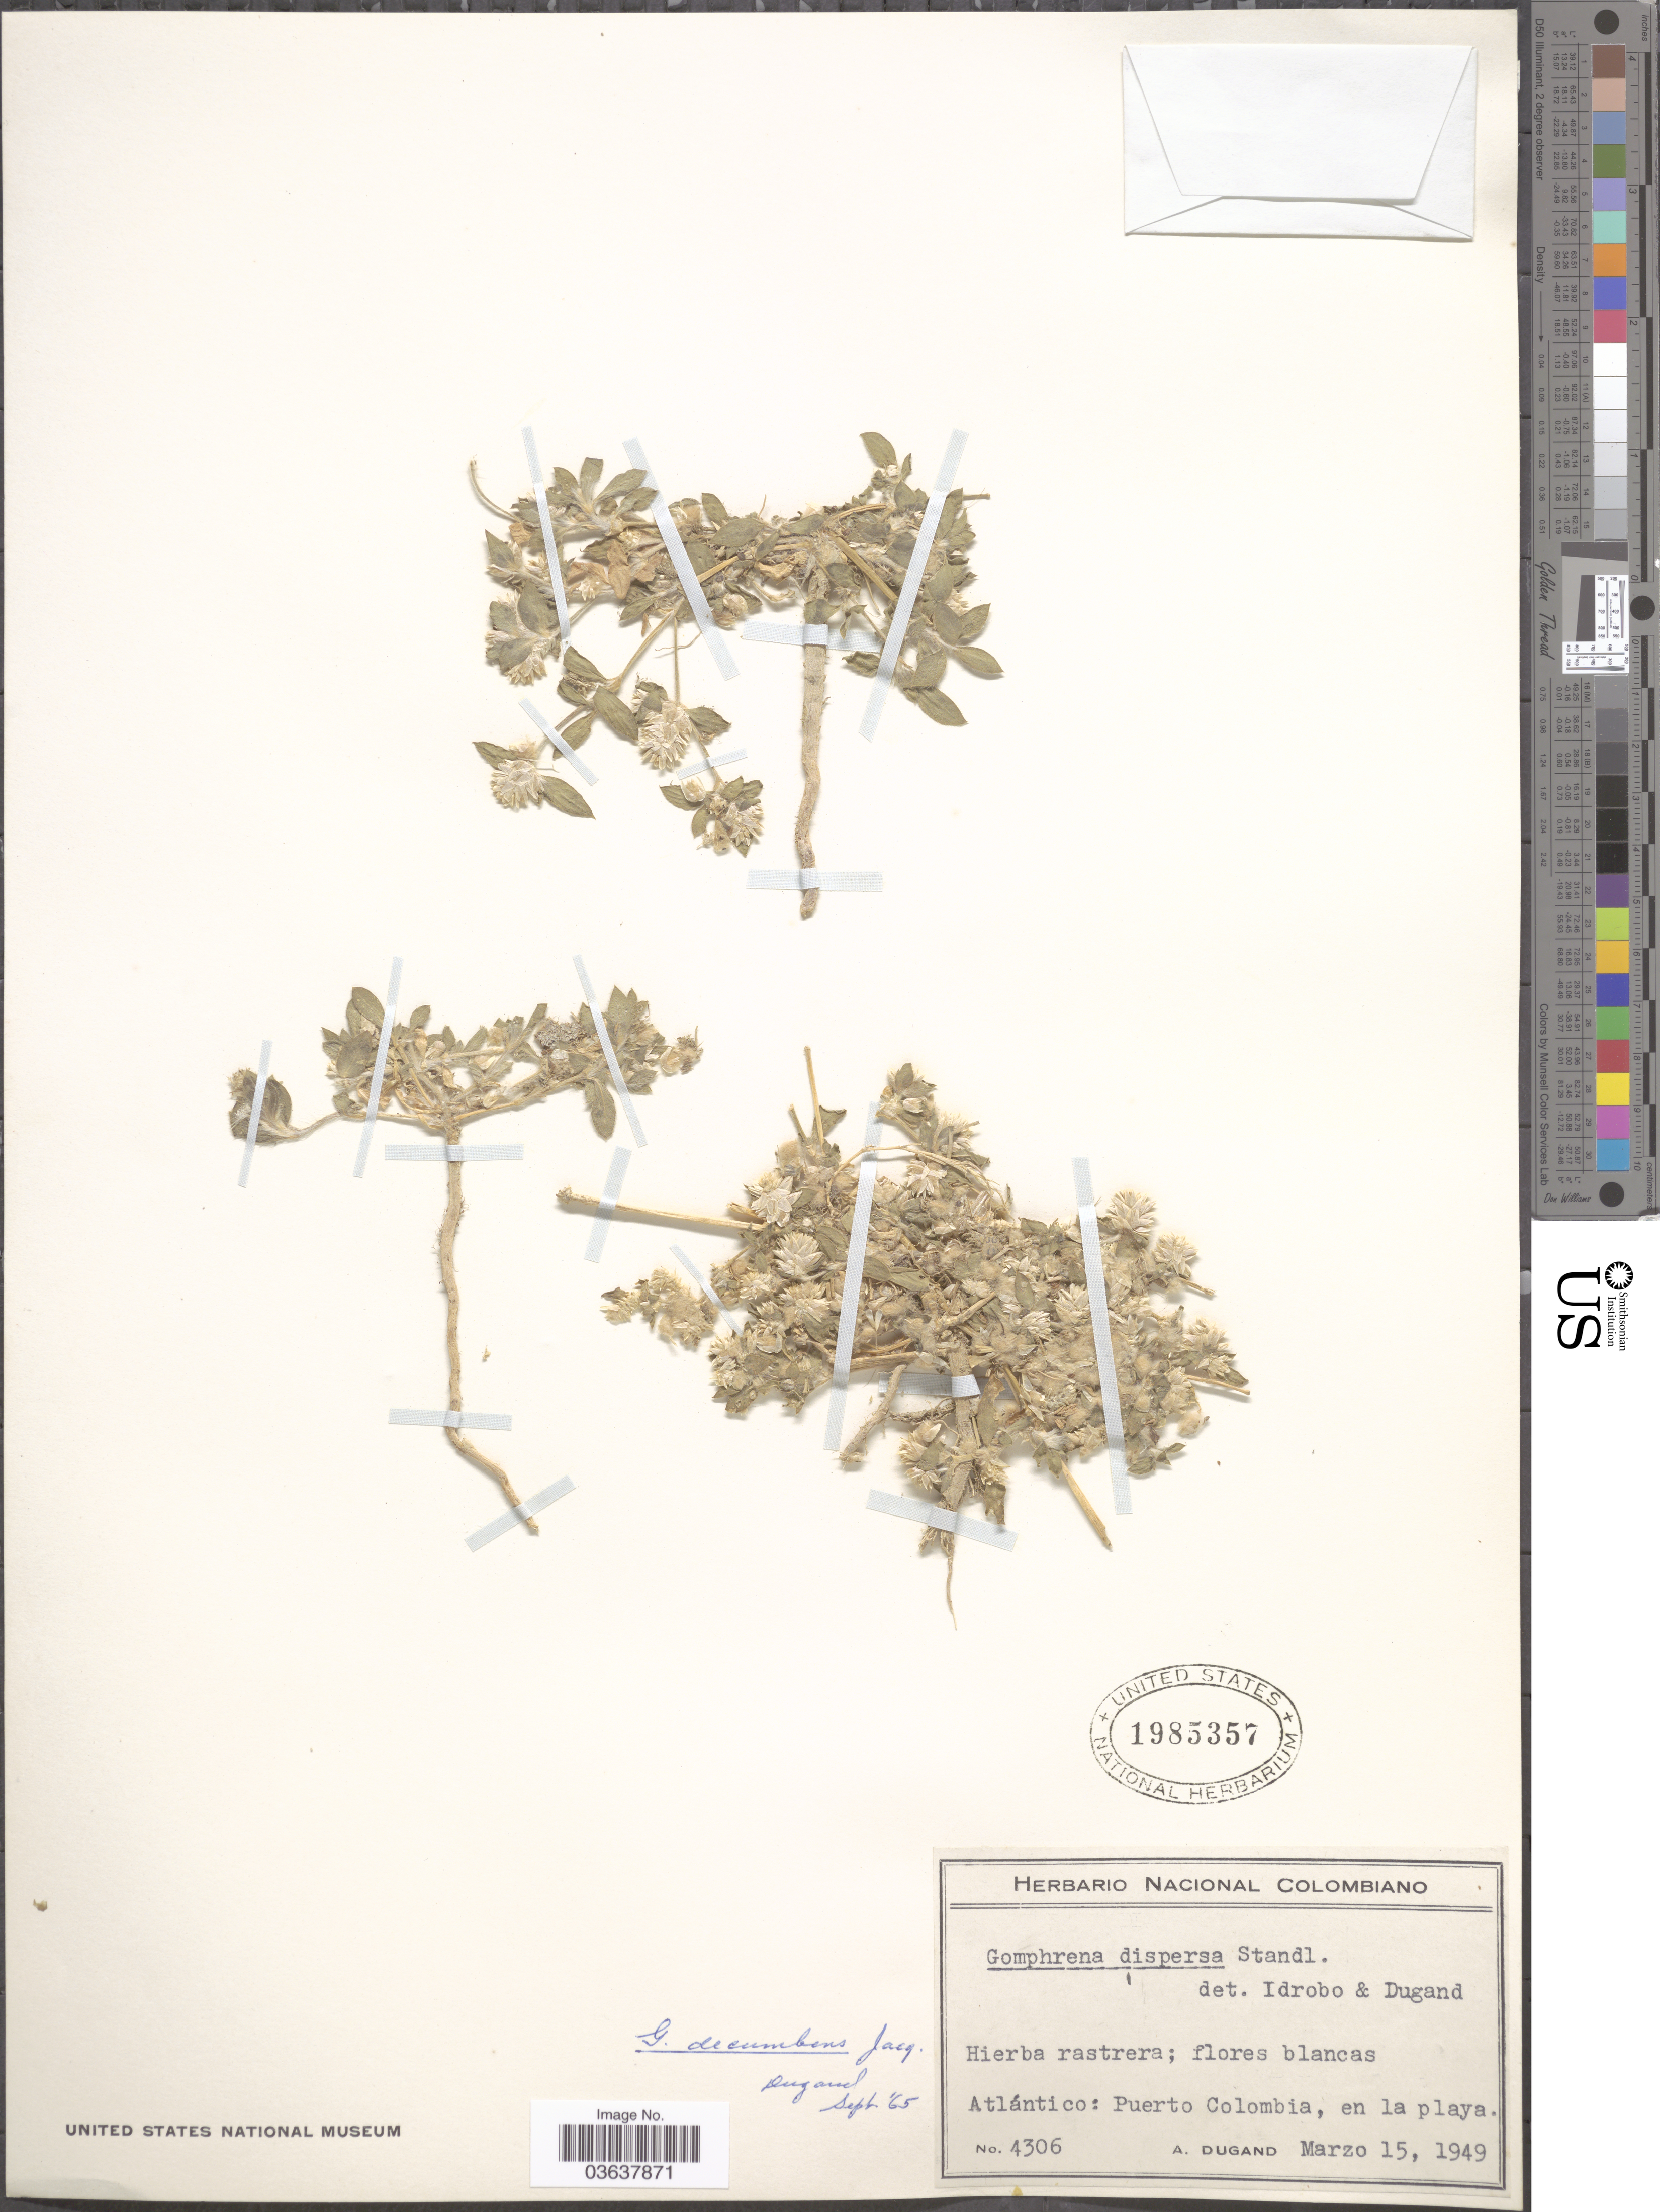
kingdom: Plantae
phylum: Tracheophyta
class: Magnoliopsida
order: Caryophyllales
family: Amaranthaceae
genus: Gomphrena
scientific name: Gomphrena decumbens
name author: Jacq.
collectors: A. Dugand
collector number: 4306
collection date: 1949-03-15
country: Colombia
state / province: Atlántico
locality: Puerto Colombia, en la playa.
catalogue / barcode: US 1985357